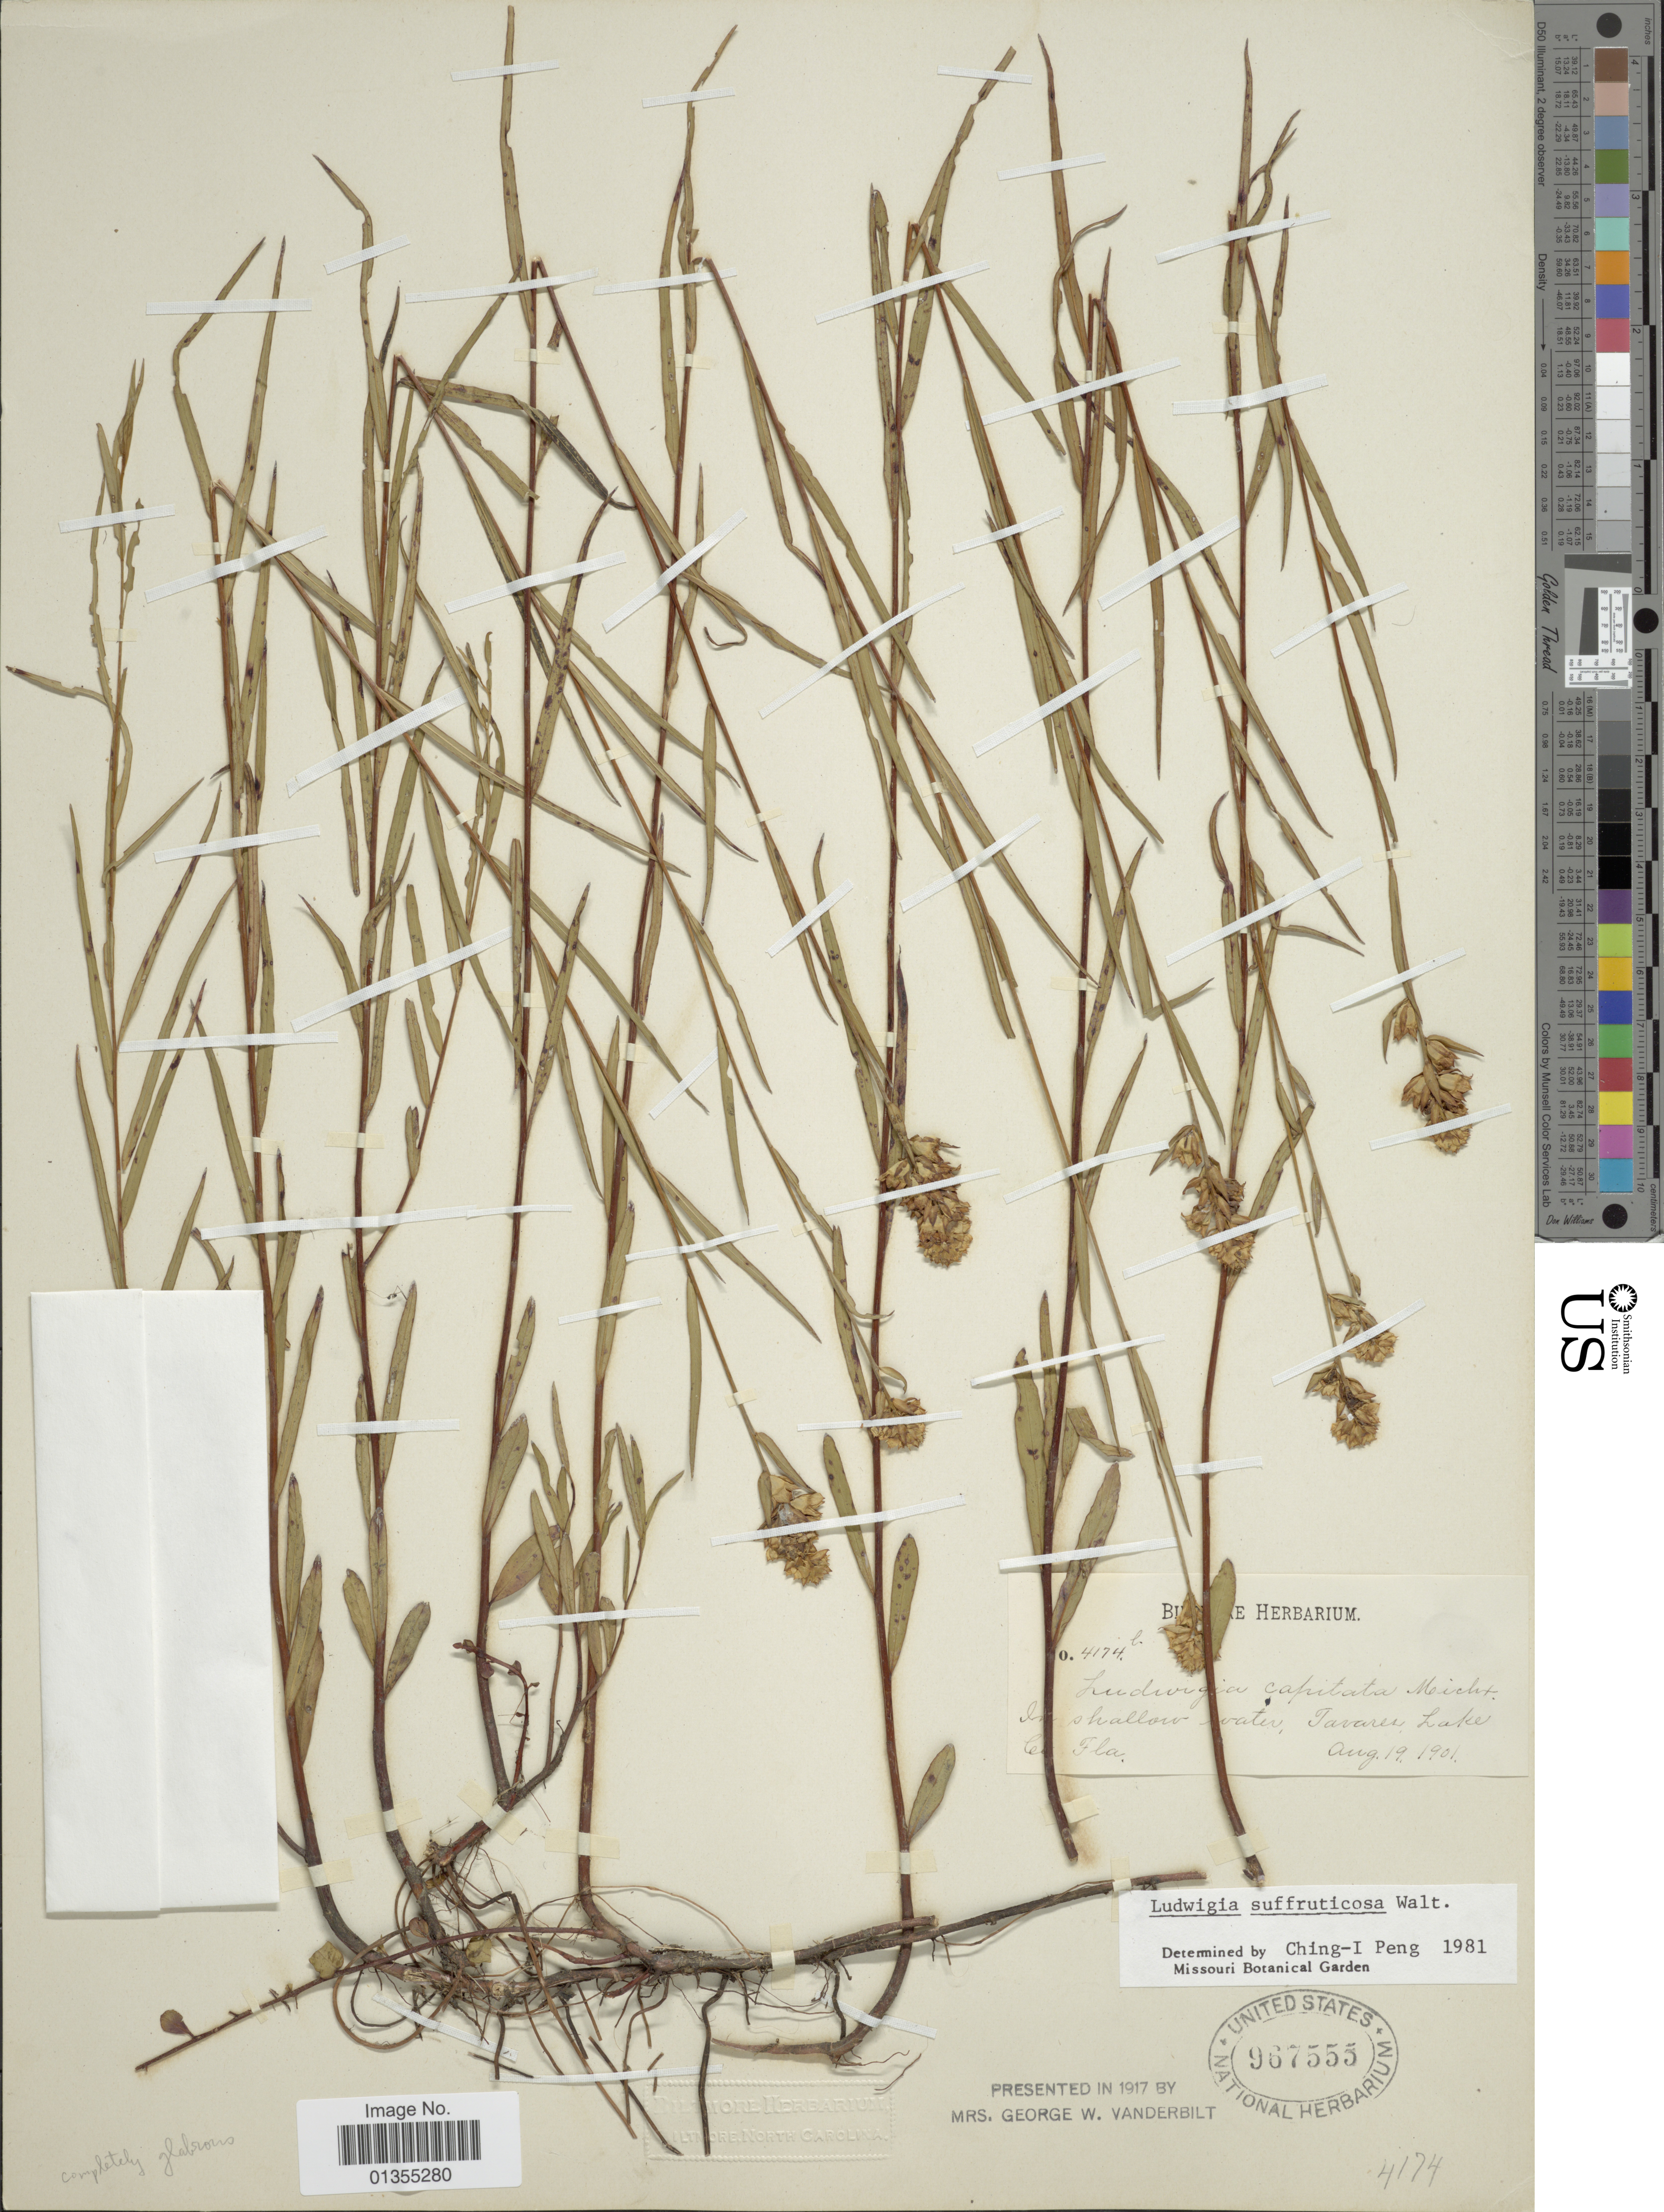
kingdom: Plantae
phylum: Tracheophyta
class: Magnoliopsida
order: Myrtales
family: Onagraceae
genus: Ludwigia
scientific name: Ludwigia suffruticosa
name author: Walter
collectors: ex herb. Biltmore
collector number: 4174b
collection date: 1901-08-19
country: United States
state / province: Florida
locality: In shallow water, Tavares Lake, Co.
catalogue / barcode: US 967555